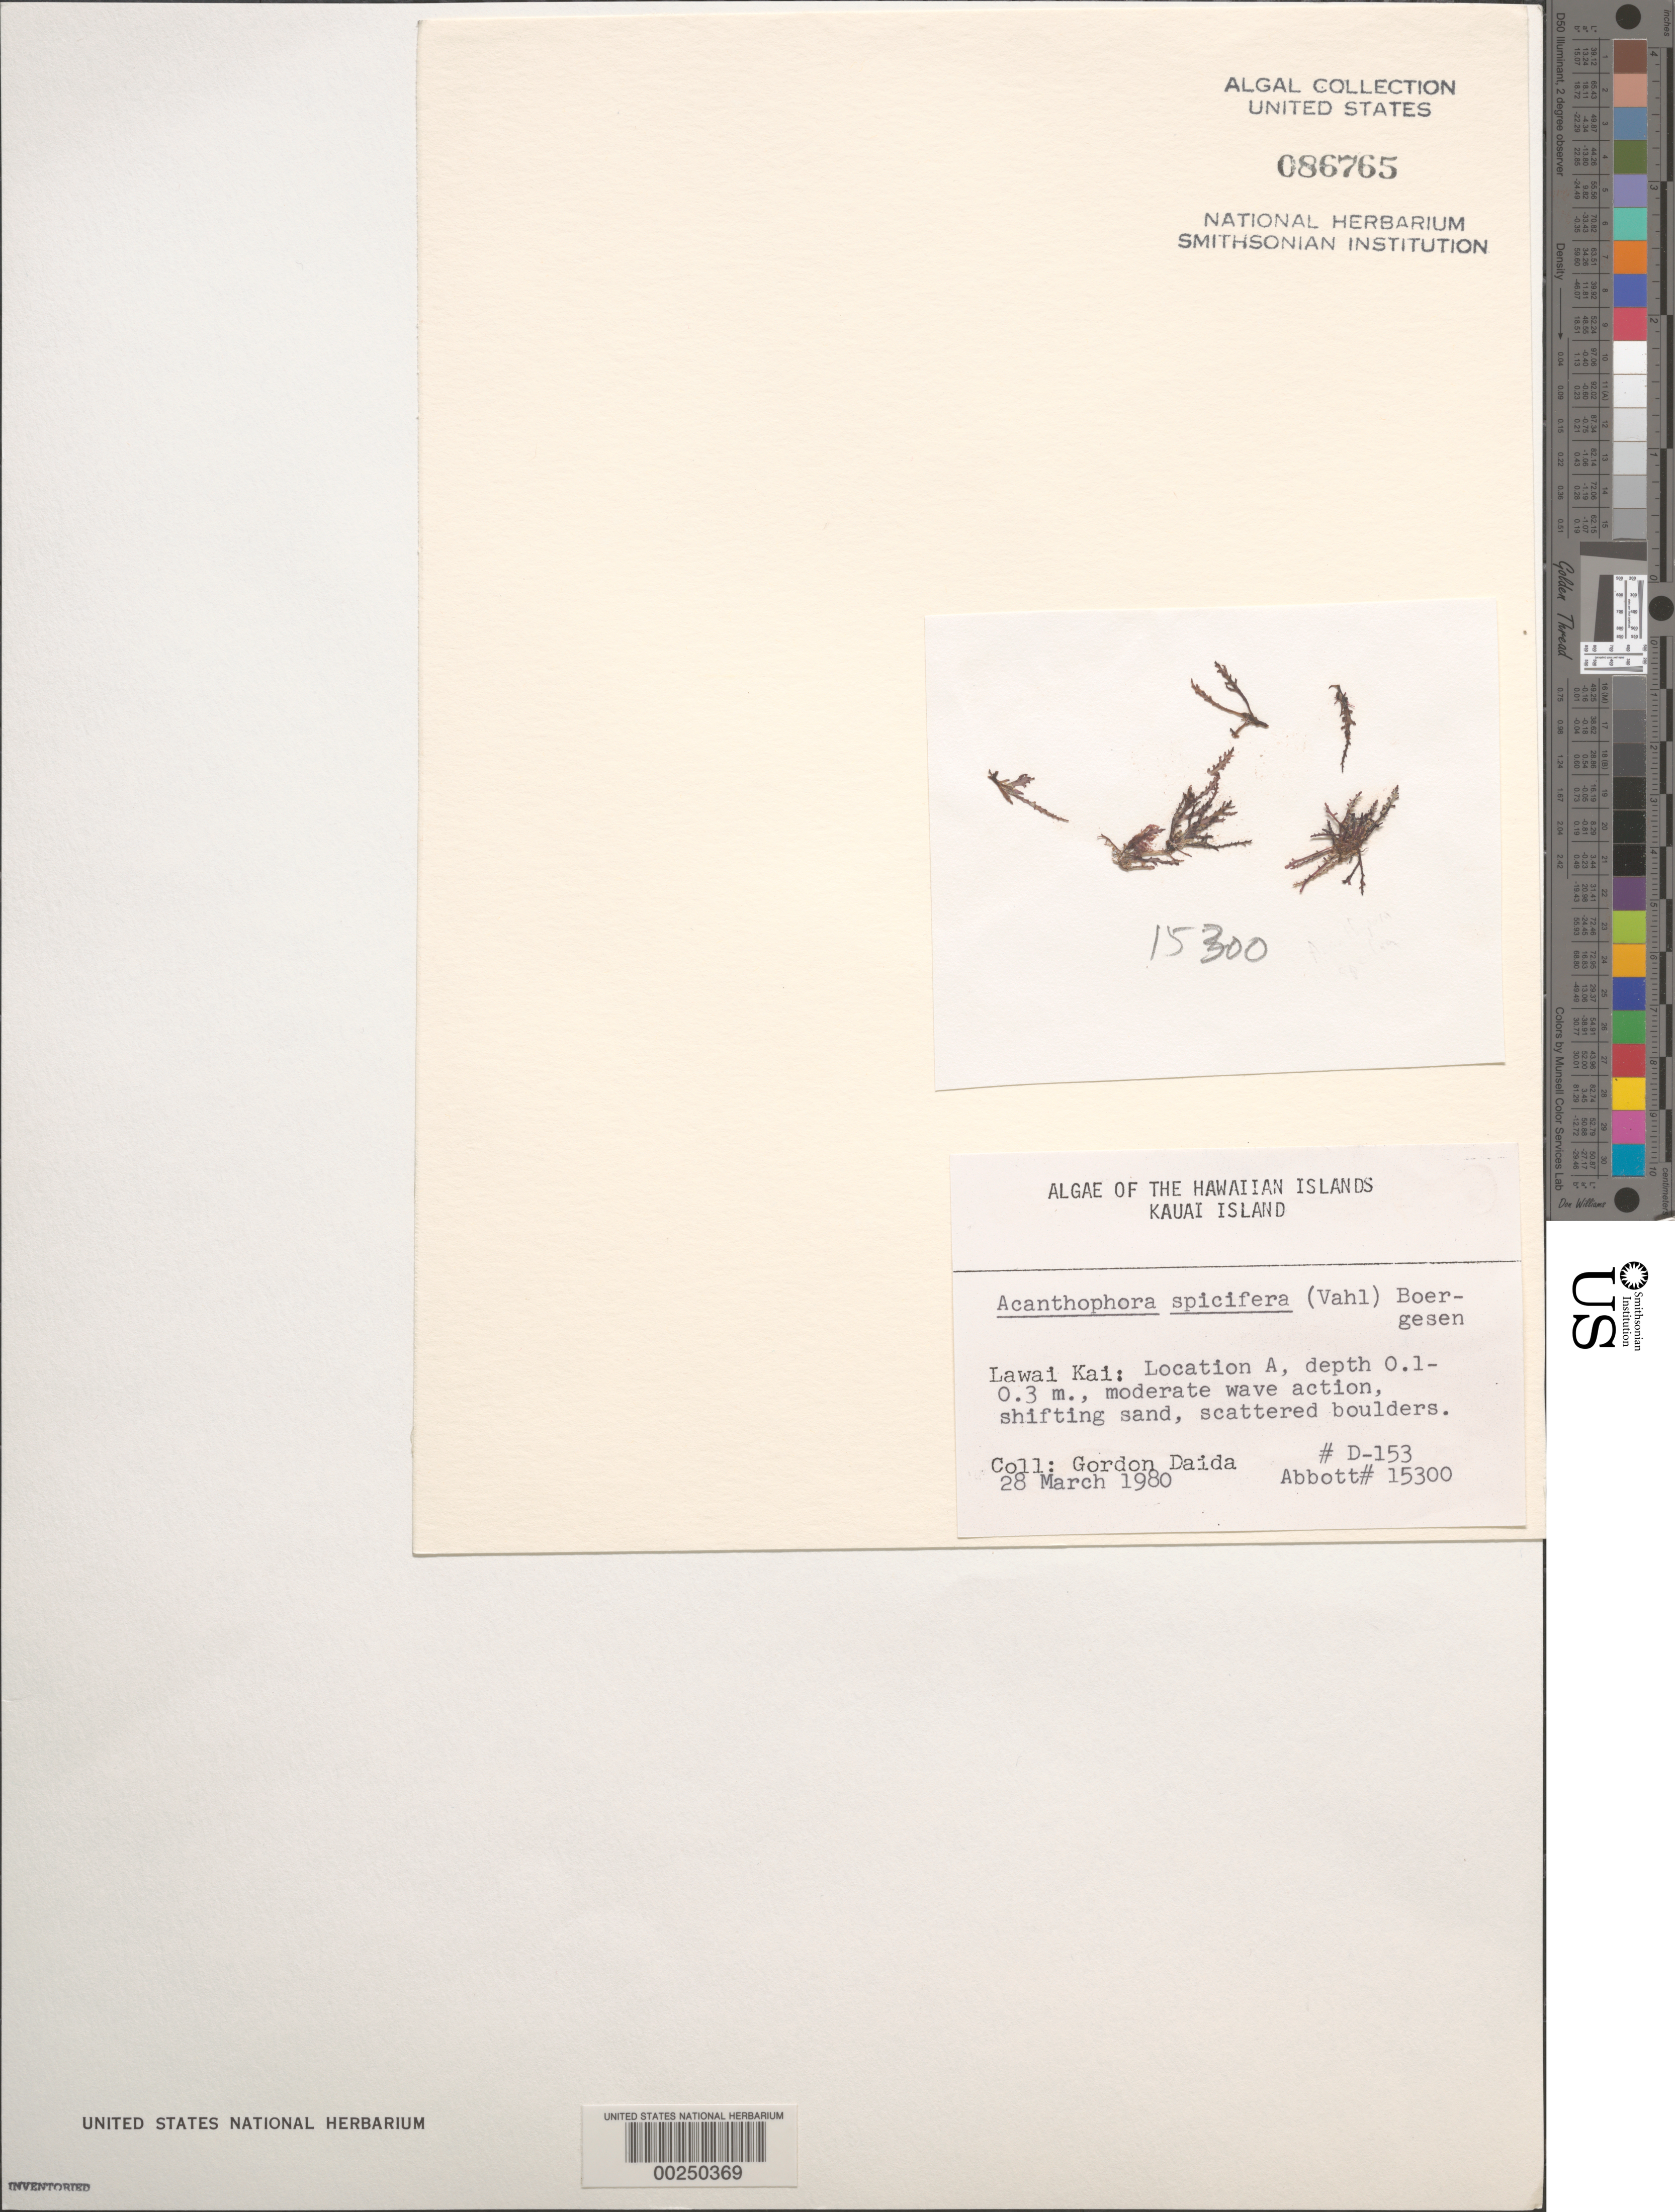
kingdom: Plantae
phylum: Rhodophyta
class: Florideophyceae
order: Ceramiales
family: Rhodomelaceae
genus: Acanthophora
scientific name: Acanthophora spicifera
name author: (Vahl) Børgesen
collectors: G. Daida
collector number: D153 & IAA 15300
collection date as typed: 28 Mar 1980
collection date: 1980-03-28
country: United States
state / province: Hawaii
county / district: Kauai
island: Kaua'i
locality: Lawai Kai, Location A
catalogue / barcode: US 86765